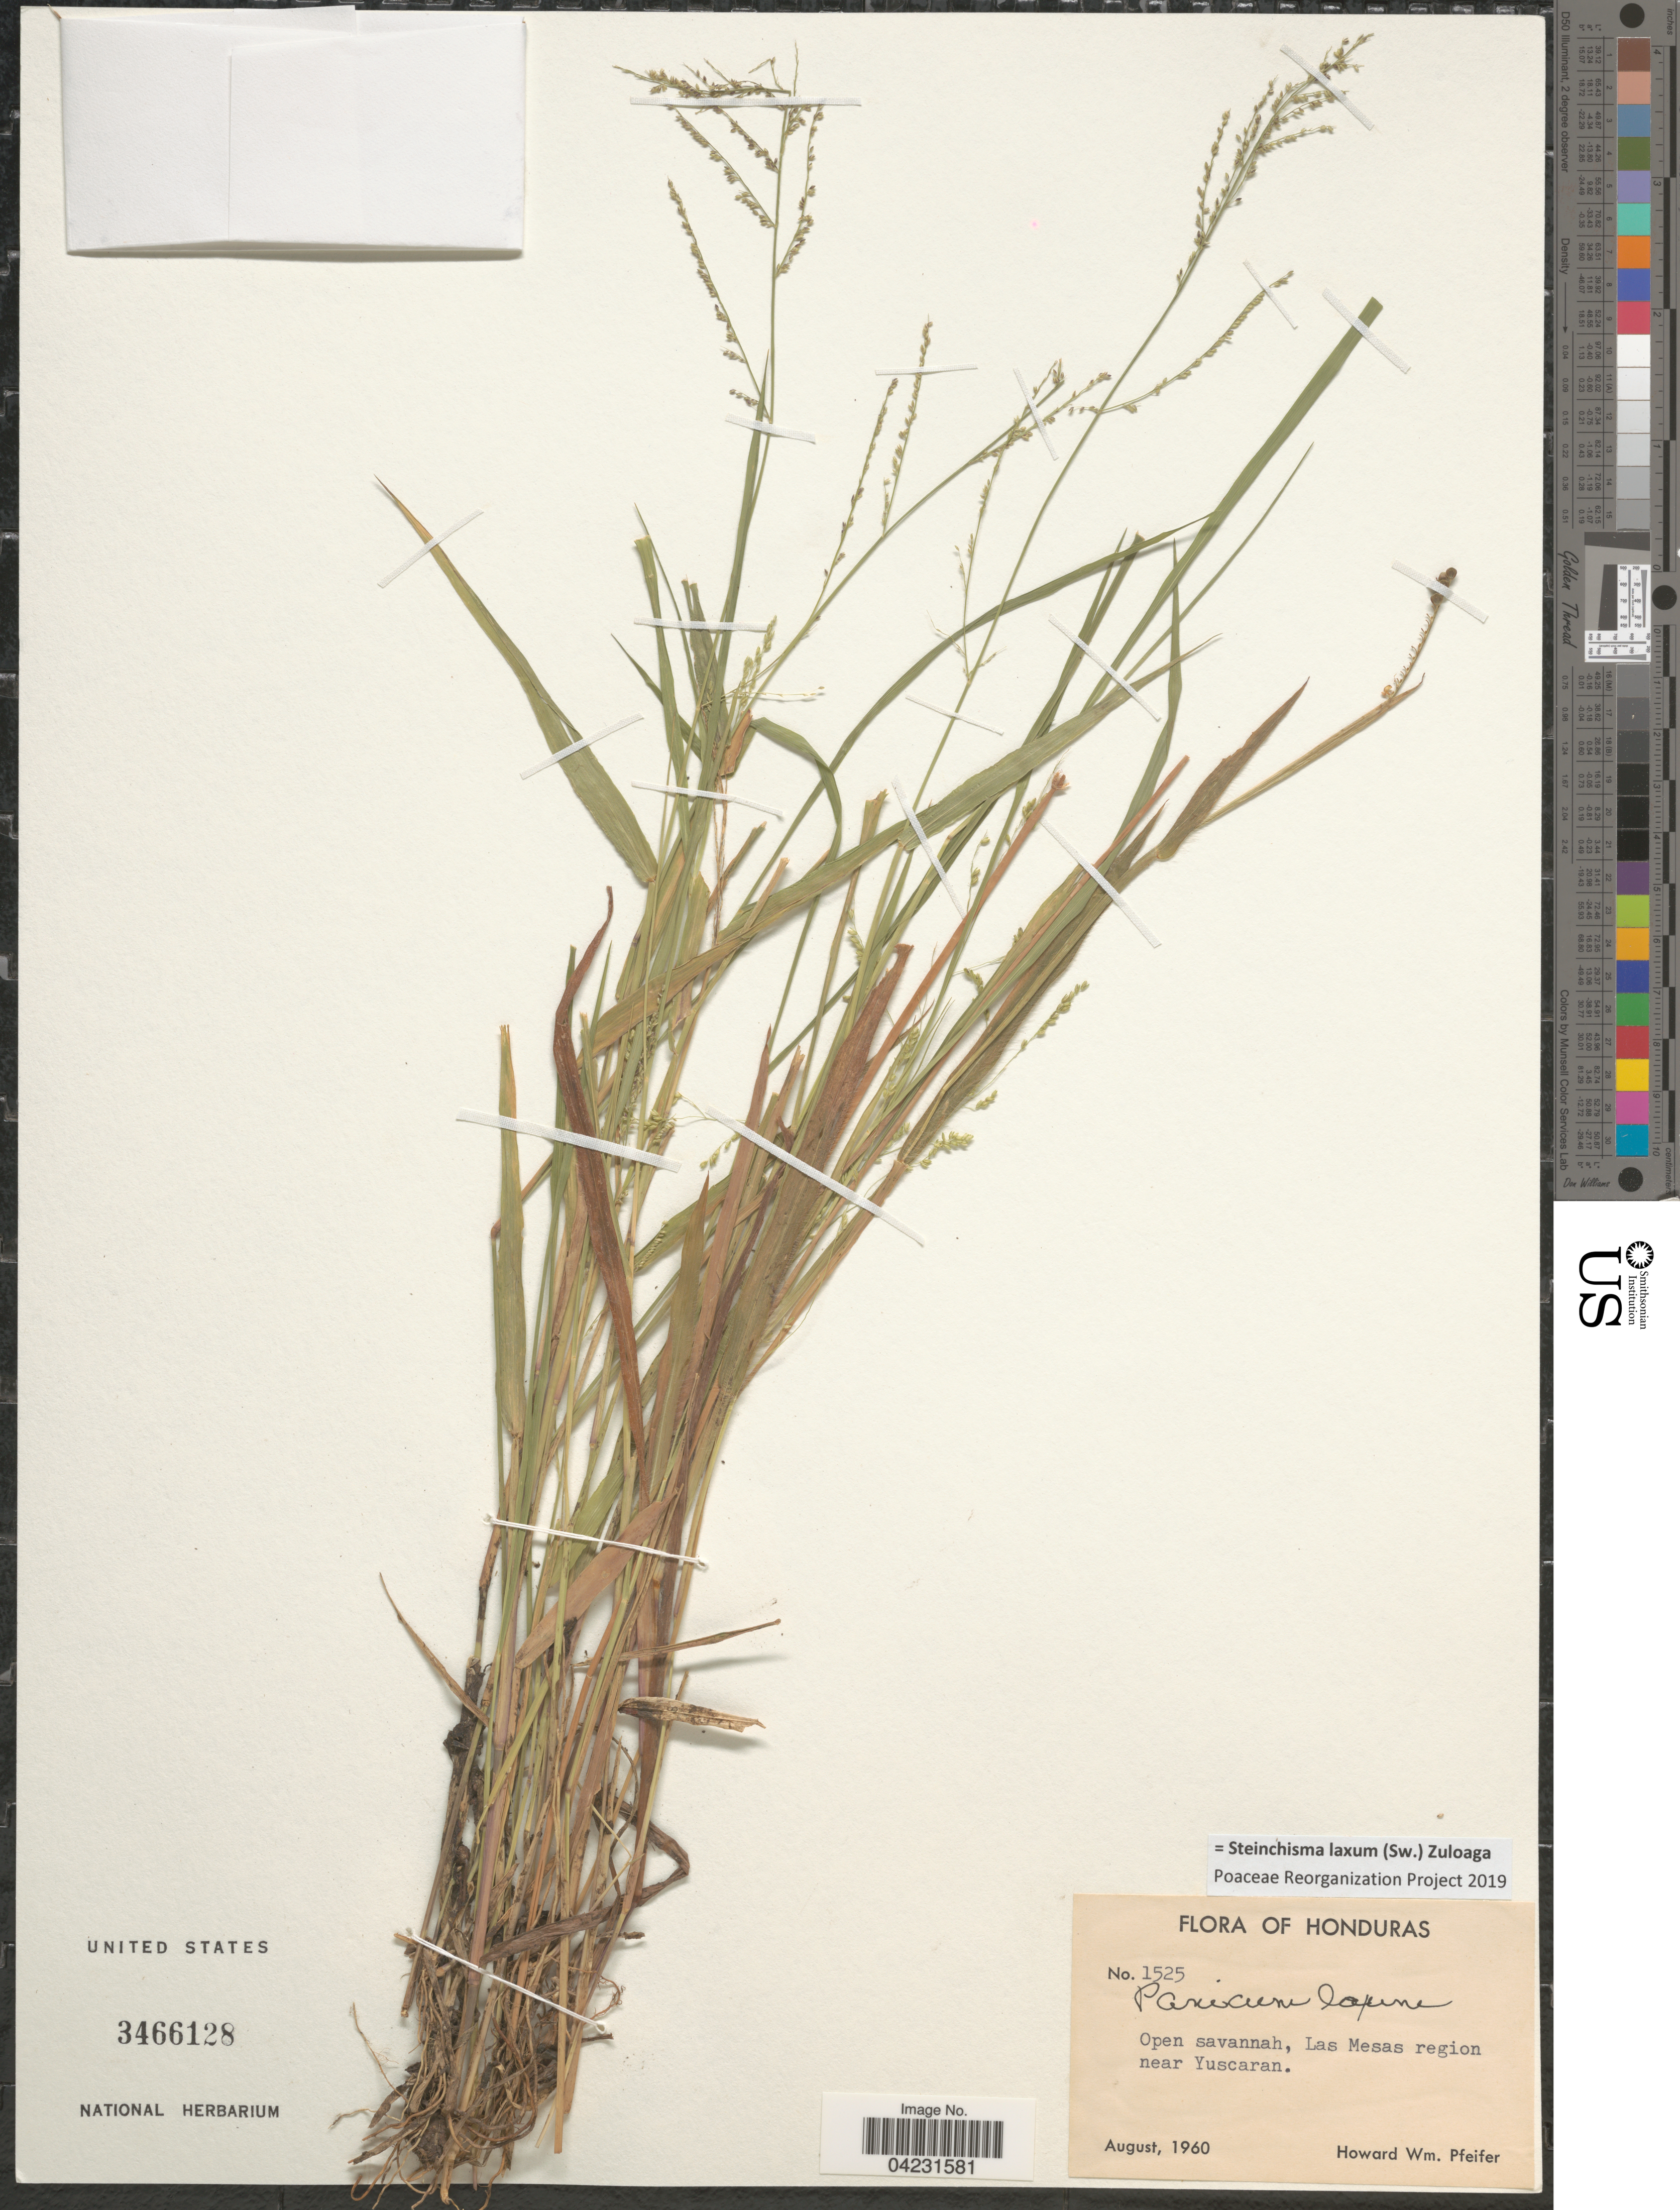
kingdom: Plantae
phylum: Tracheophyta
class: Liliopsida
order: Poales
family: Poaceae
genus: Steinchisma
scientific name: Steinchisma laxum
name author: (Sw.) Zuloaga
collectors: H. W. Pfeifer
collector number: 1525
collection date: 1960-08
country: Honduras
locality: Open savannah, Las Mesas region near Yuscaran.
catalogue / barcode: US 3466128